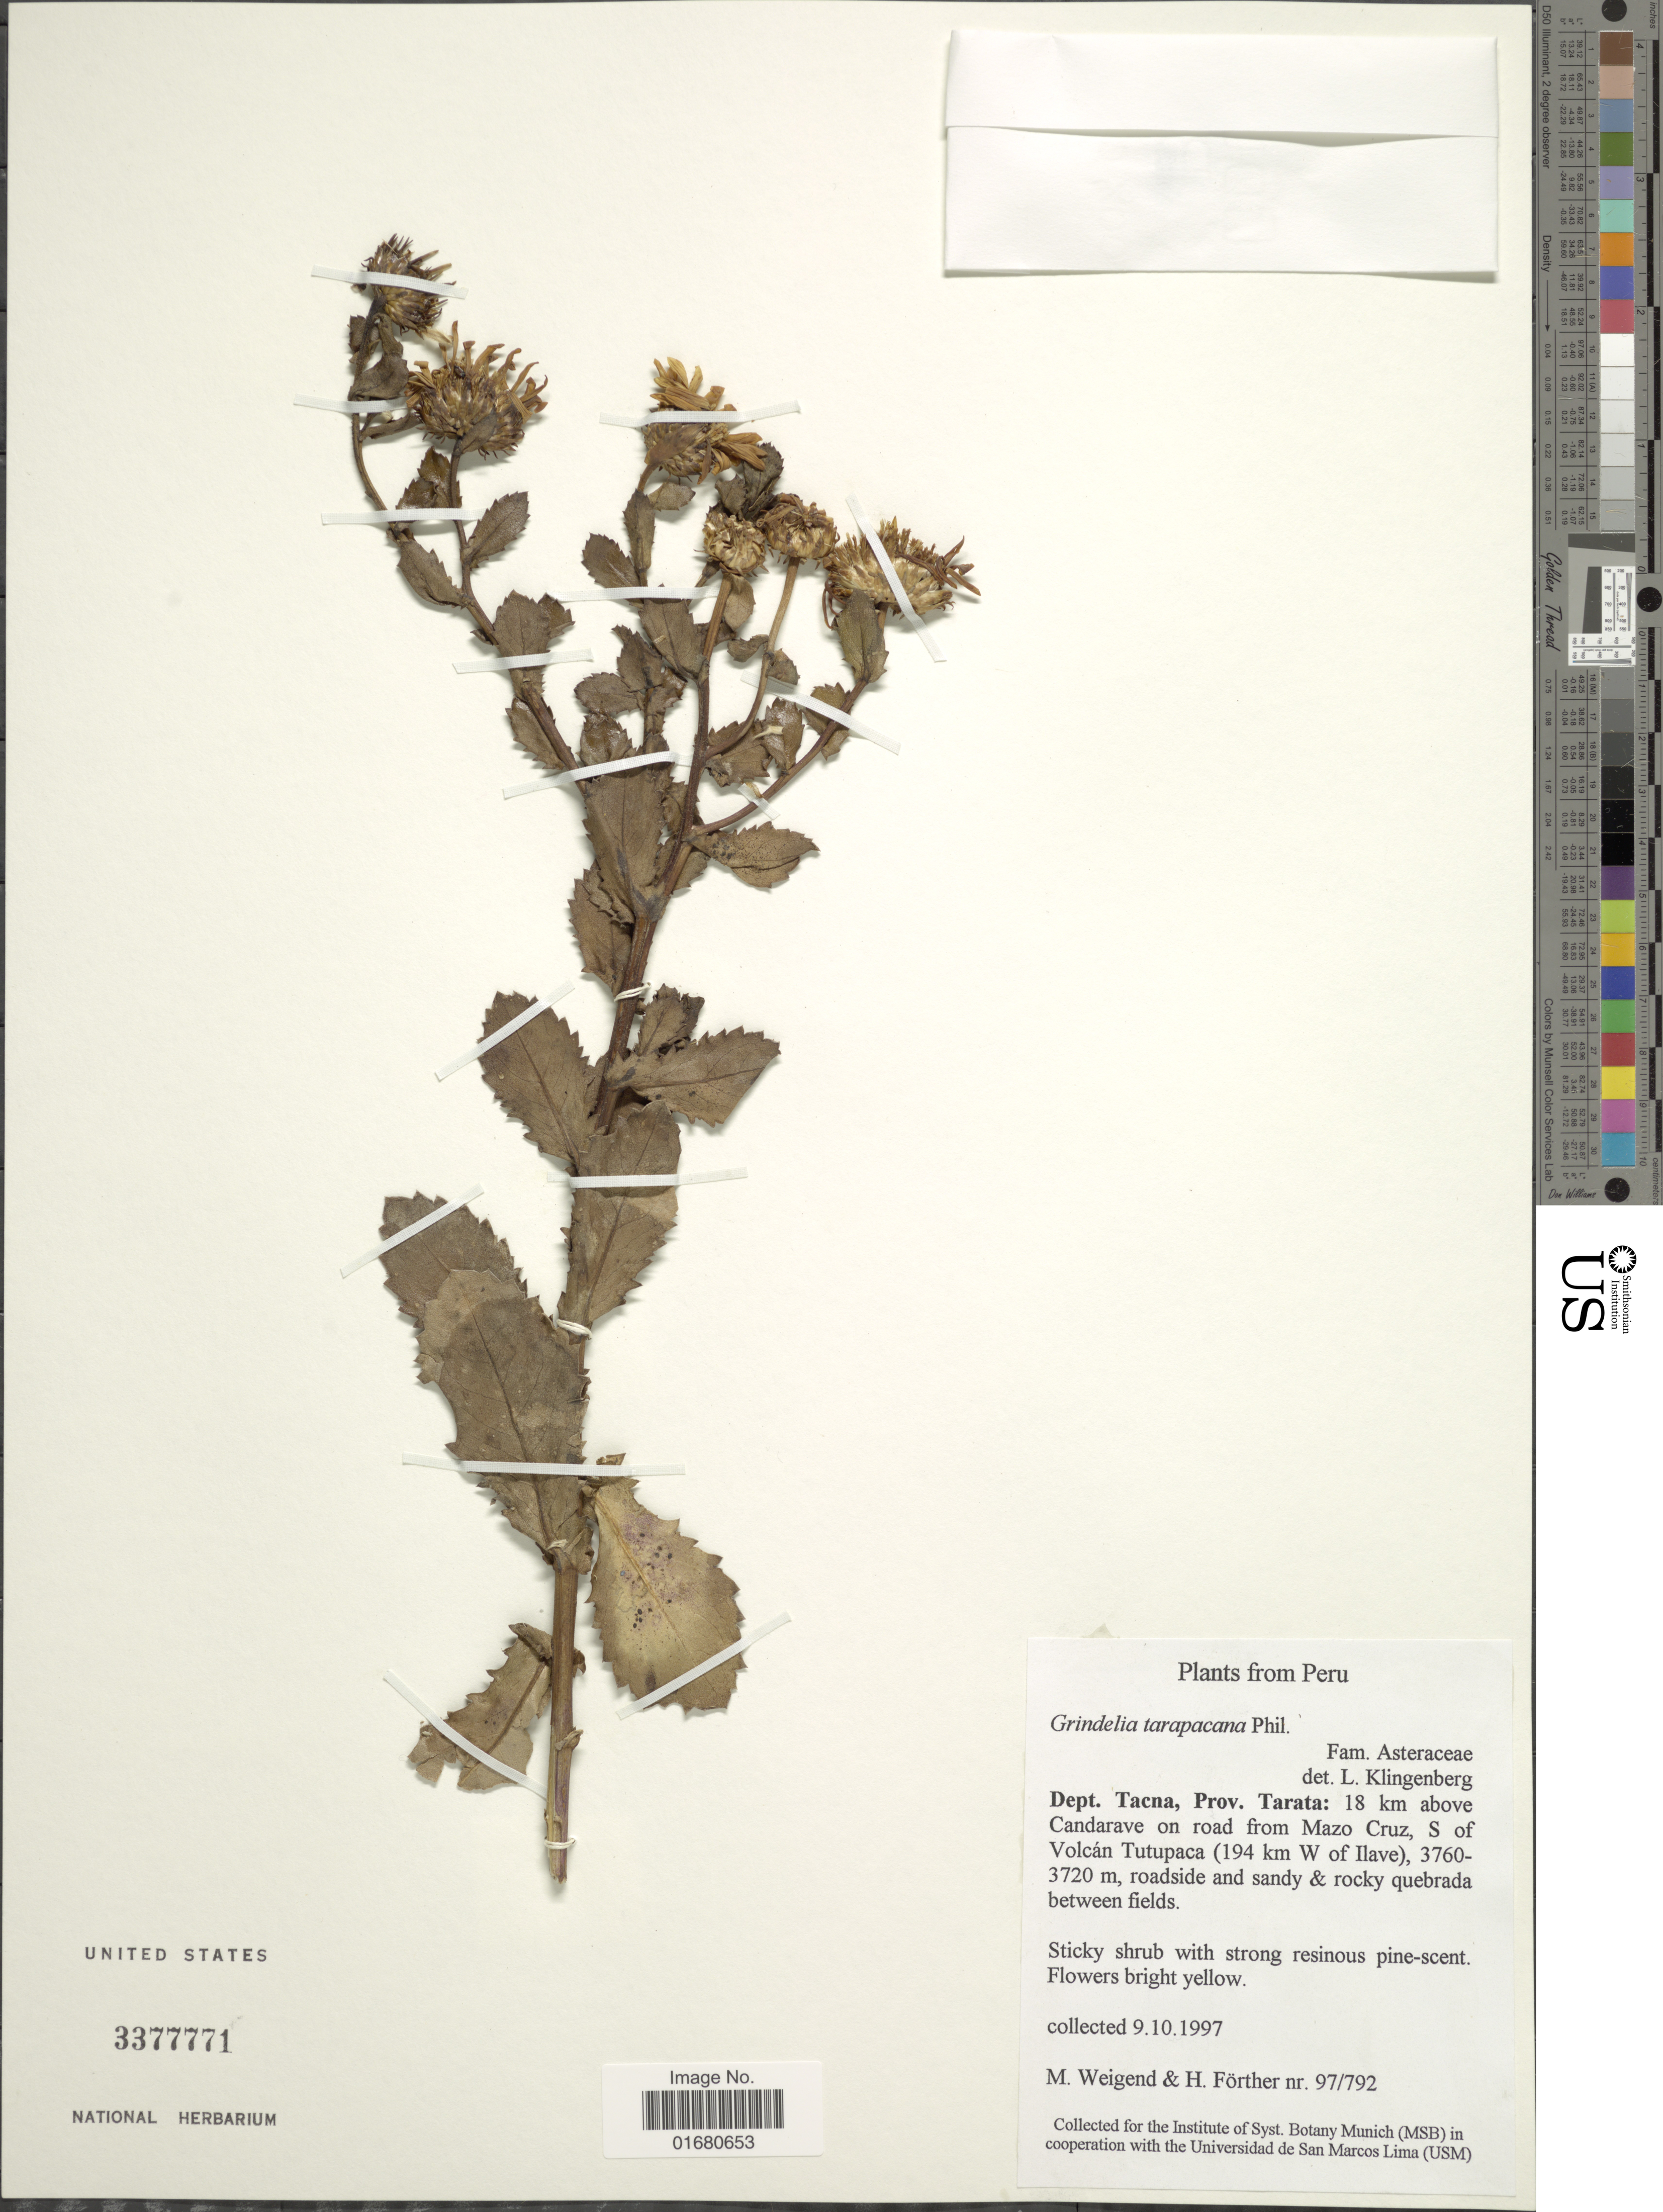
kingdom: Plantae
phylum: Tracheophyta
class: Magnoliopsida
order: Asterales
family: Asteraceae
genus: Grindelia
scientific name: Grindelia tarapacana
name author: Phil.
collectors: M. Weigend & H. Förther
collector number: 97/792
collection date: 1997-10-09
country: Peru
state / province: Tacna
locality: Dept. Tacna, Prov. Tarata, 18 km above Candarave on road from Mazo Cruz, S of Volcan Tutupaca (194 km W of Ilave), roadside and sandy & rocky quebrada between fields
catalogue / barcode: US 3377771